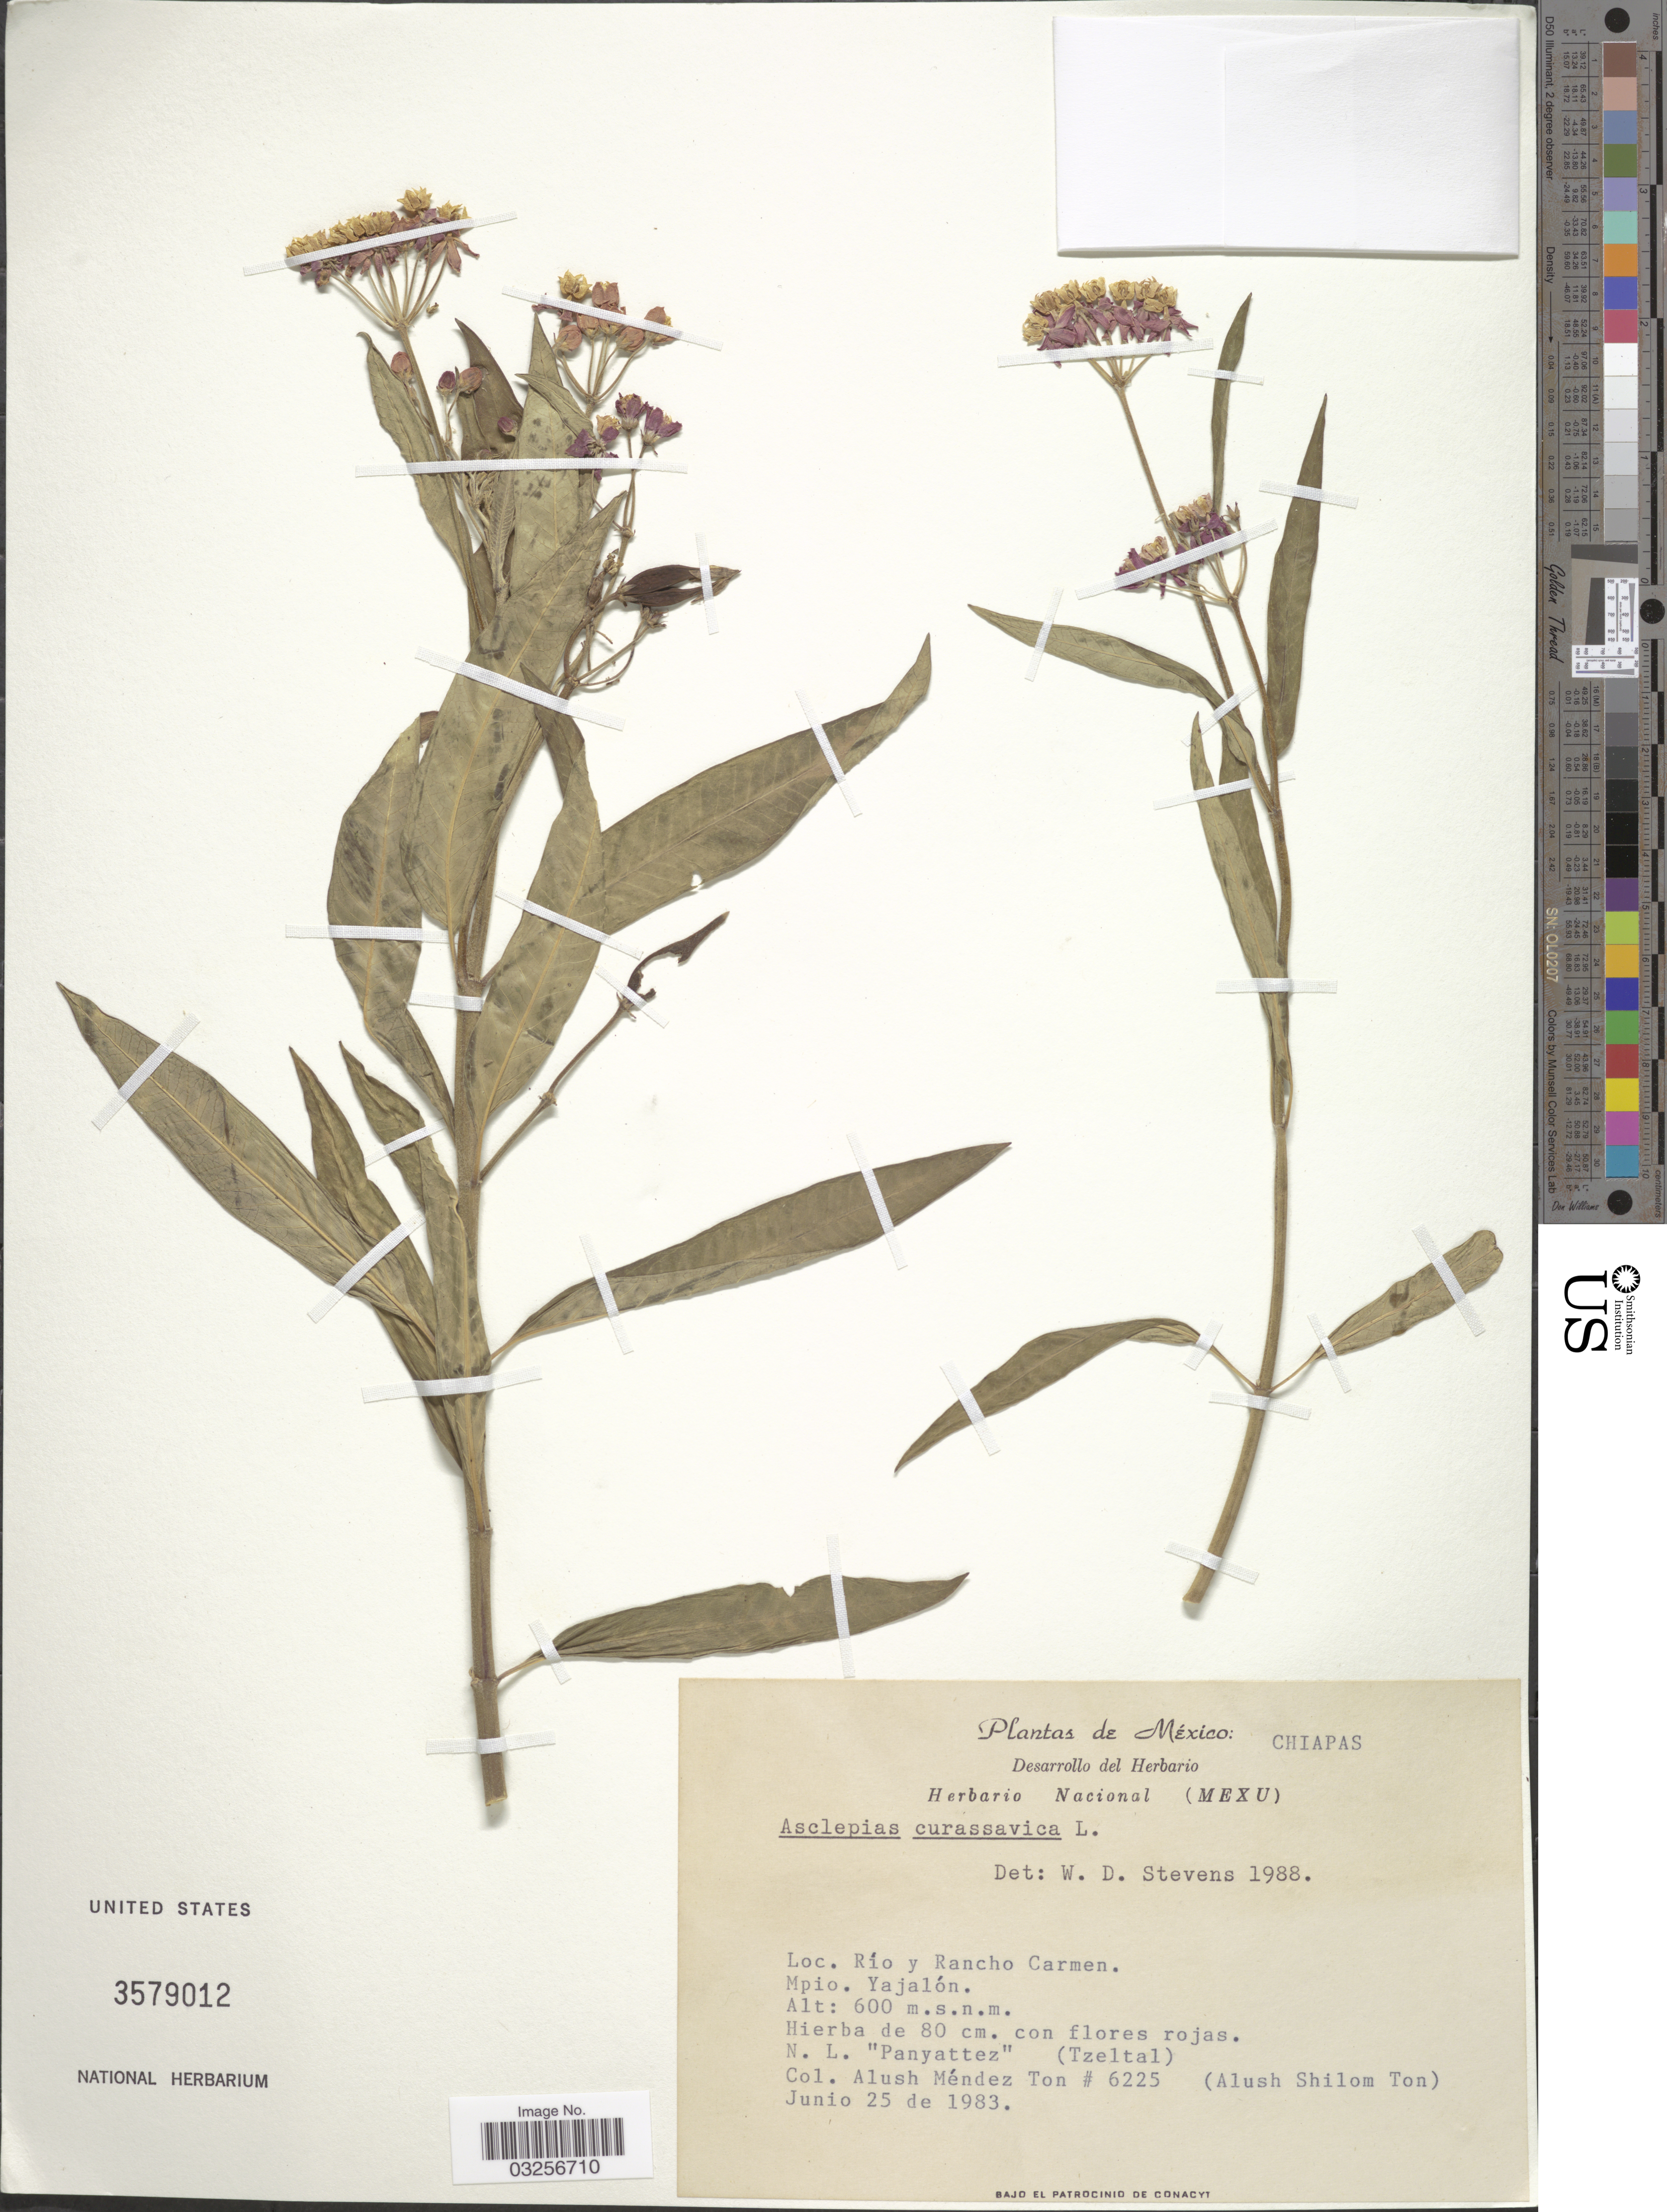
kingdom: Plantae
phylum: Tracheophyta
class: Magnoliopsida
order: Gentianales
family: Apocynaceae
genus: Asclepias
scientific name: Asclepias curassavica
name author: L.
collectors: A. M. Ton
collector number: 6225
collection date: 1983-06-25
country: Mexico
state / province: Chiapas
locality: Río y Rancho Carmen. Mpio. Yajalón.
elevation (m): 600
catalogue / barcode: US 3579012